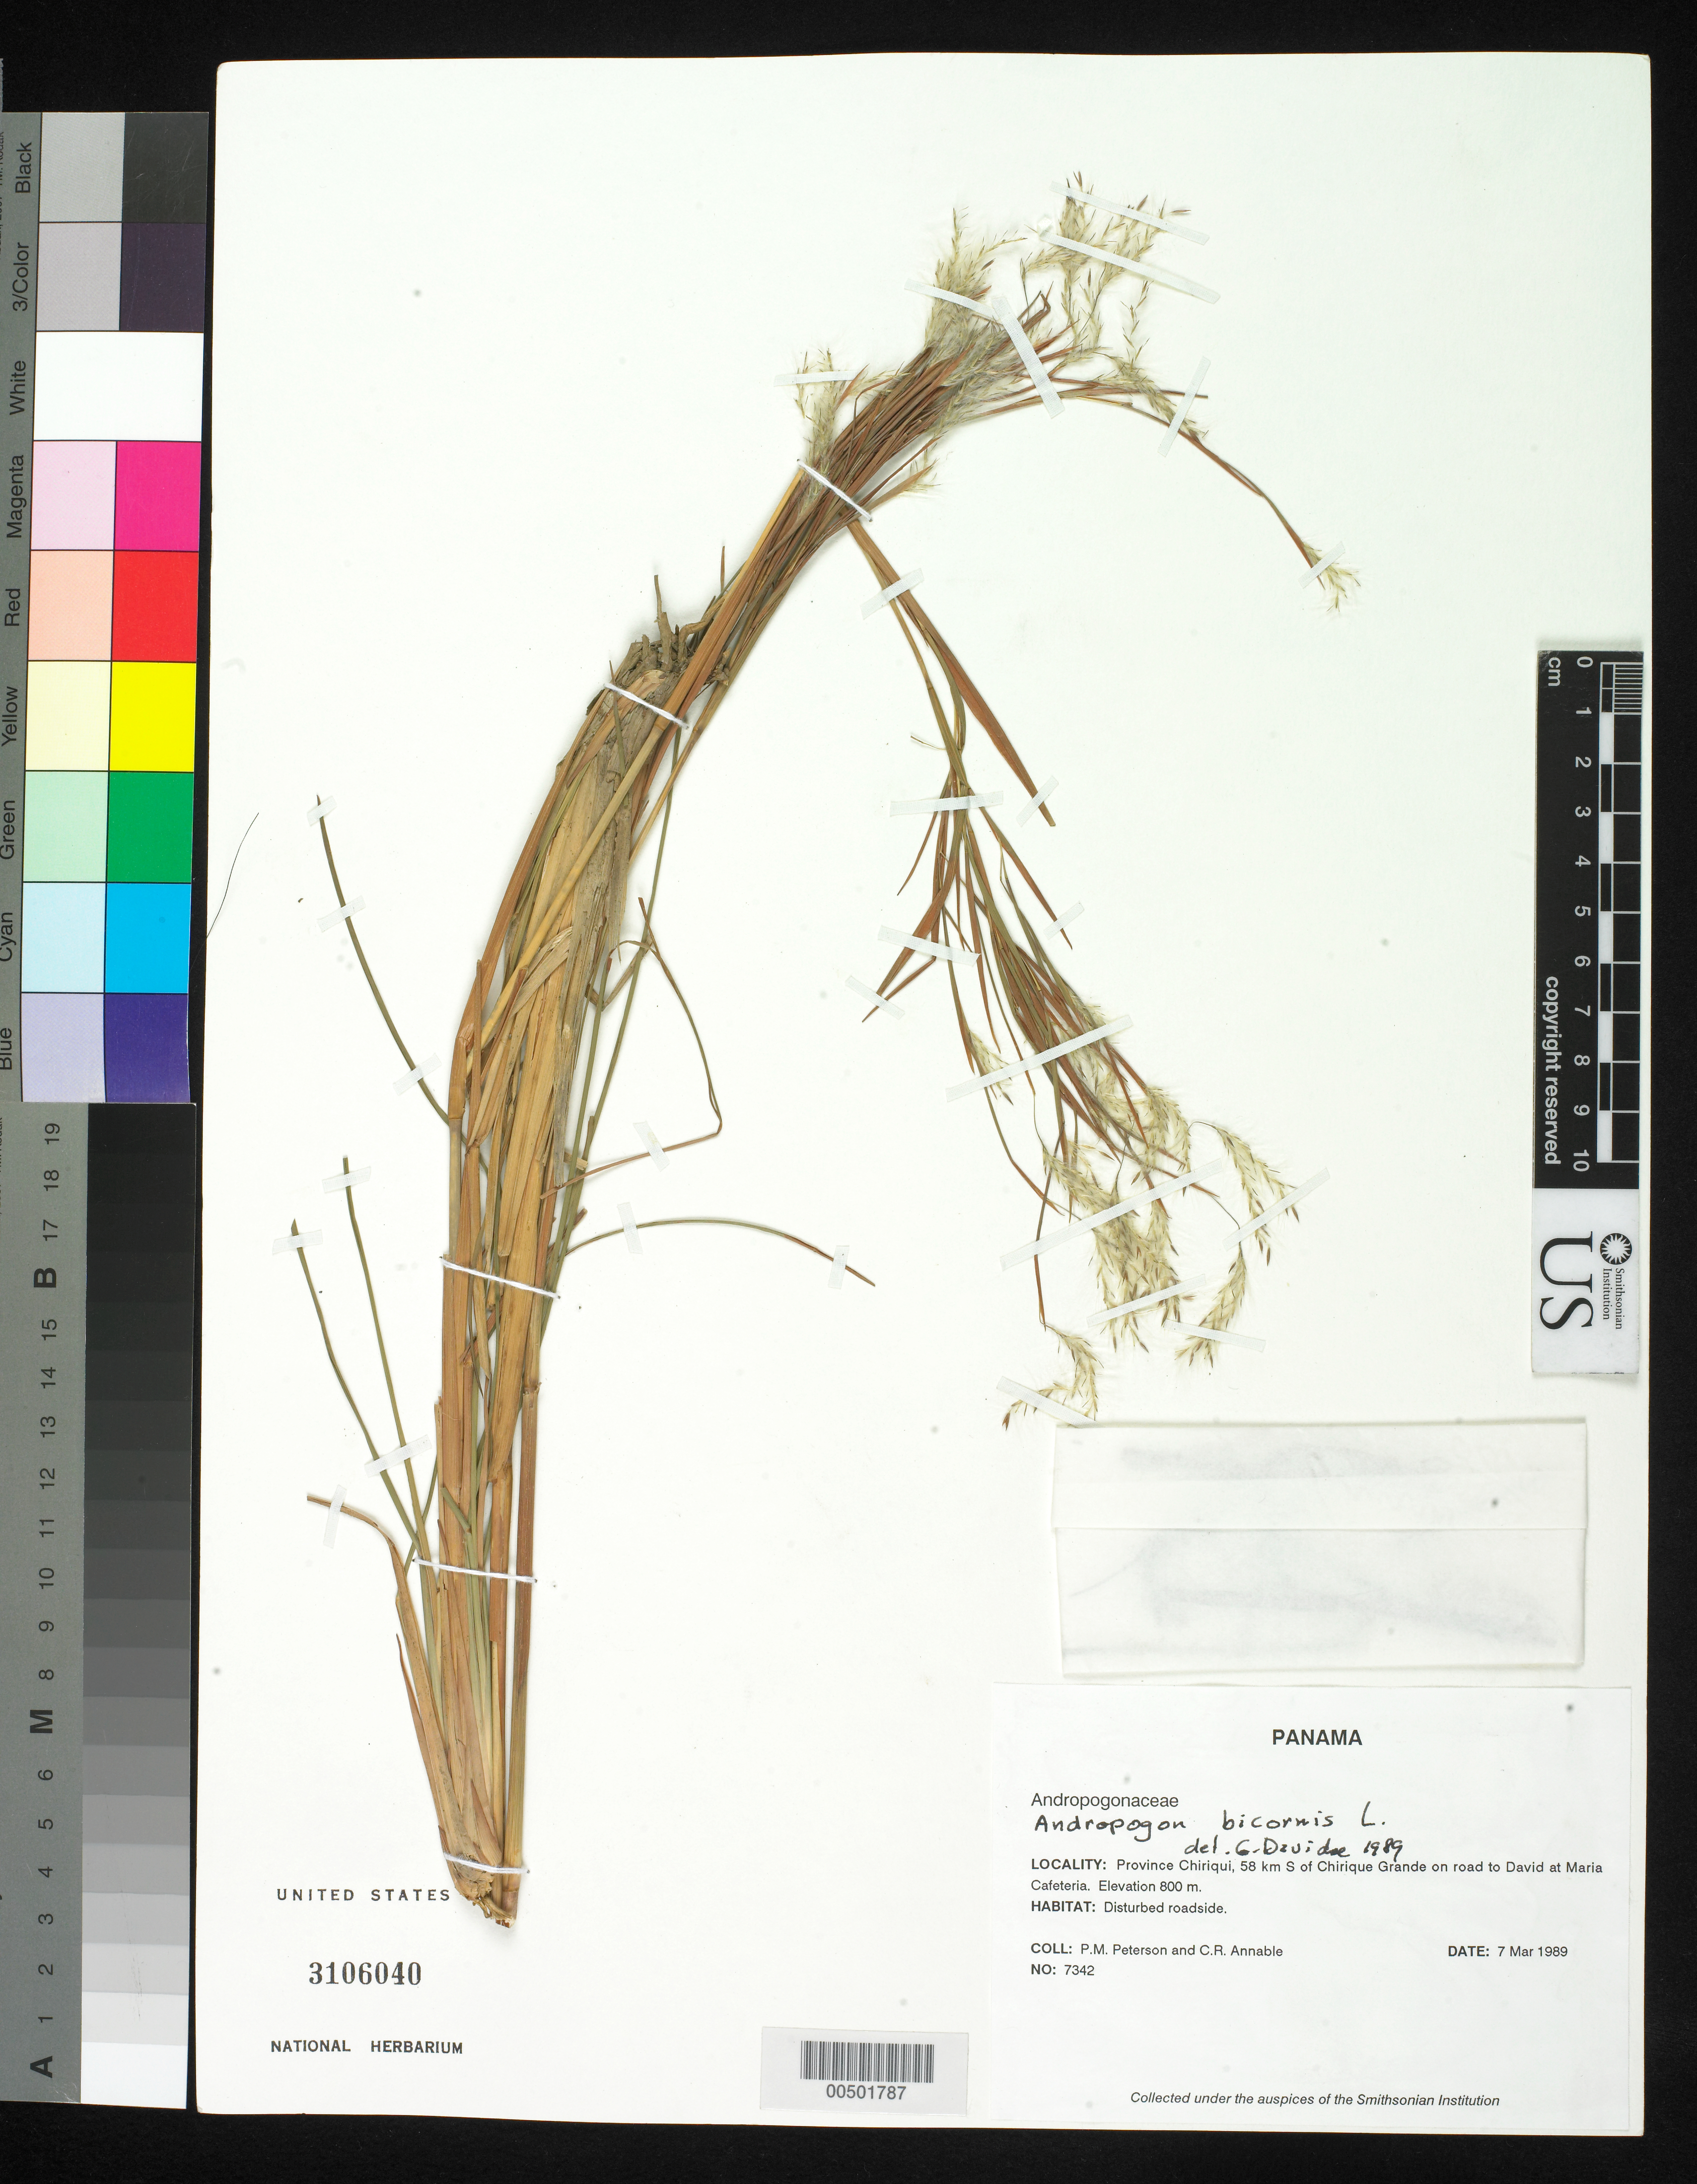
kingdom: Plantae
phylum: Tracheophyta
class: Liliopsida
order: Poales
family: Poaceae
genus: Andropogon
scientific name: Andropogon bicornis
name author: L.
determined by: Davidse, Gerrit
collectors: P. M. Peterson & C. R. Annable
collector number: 07342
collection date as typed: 07 Mar 1989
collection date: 1989-03-07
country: Panama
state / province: Chiriquí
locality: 58 km S of Chirique Grande on road to David at Maria Cafeteria.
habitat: Disturbed roadside.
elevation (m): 800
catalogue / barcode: US 3106040